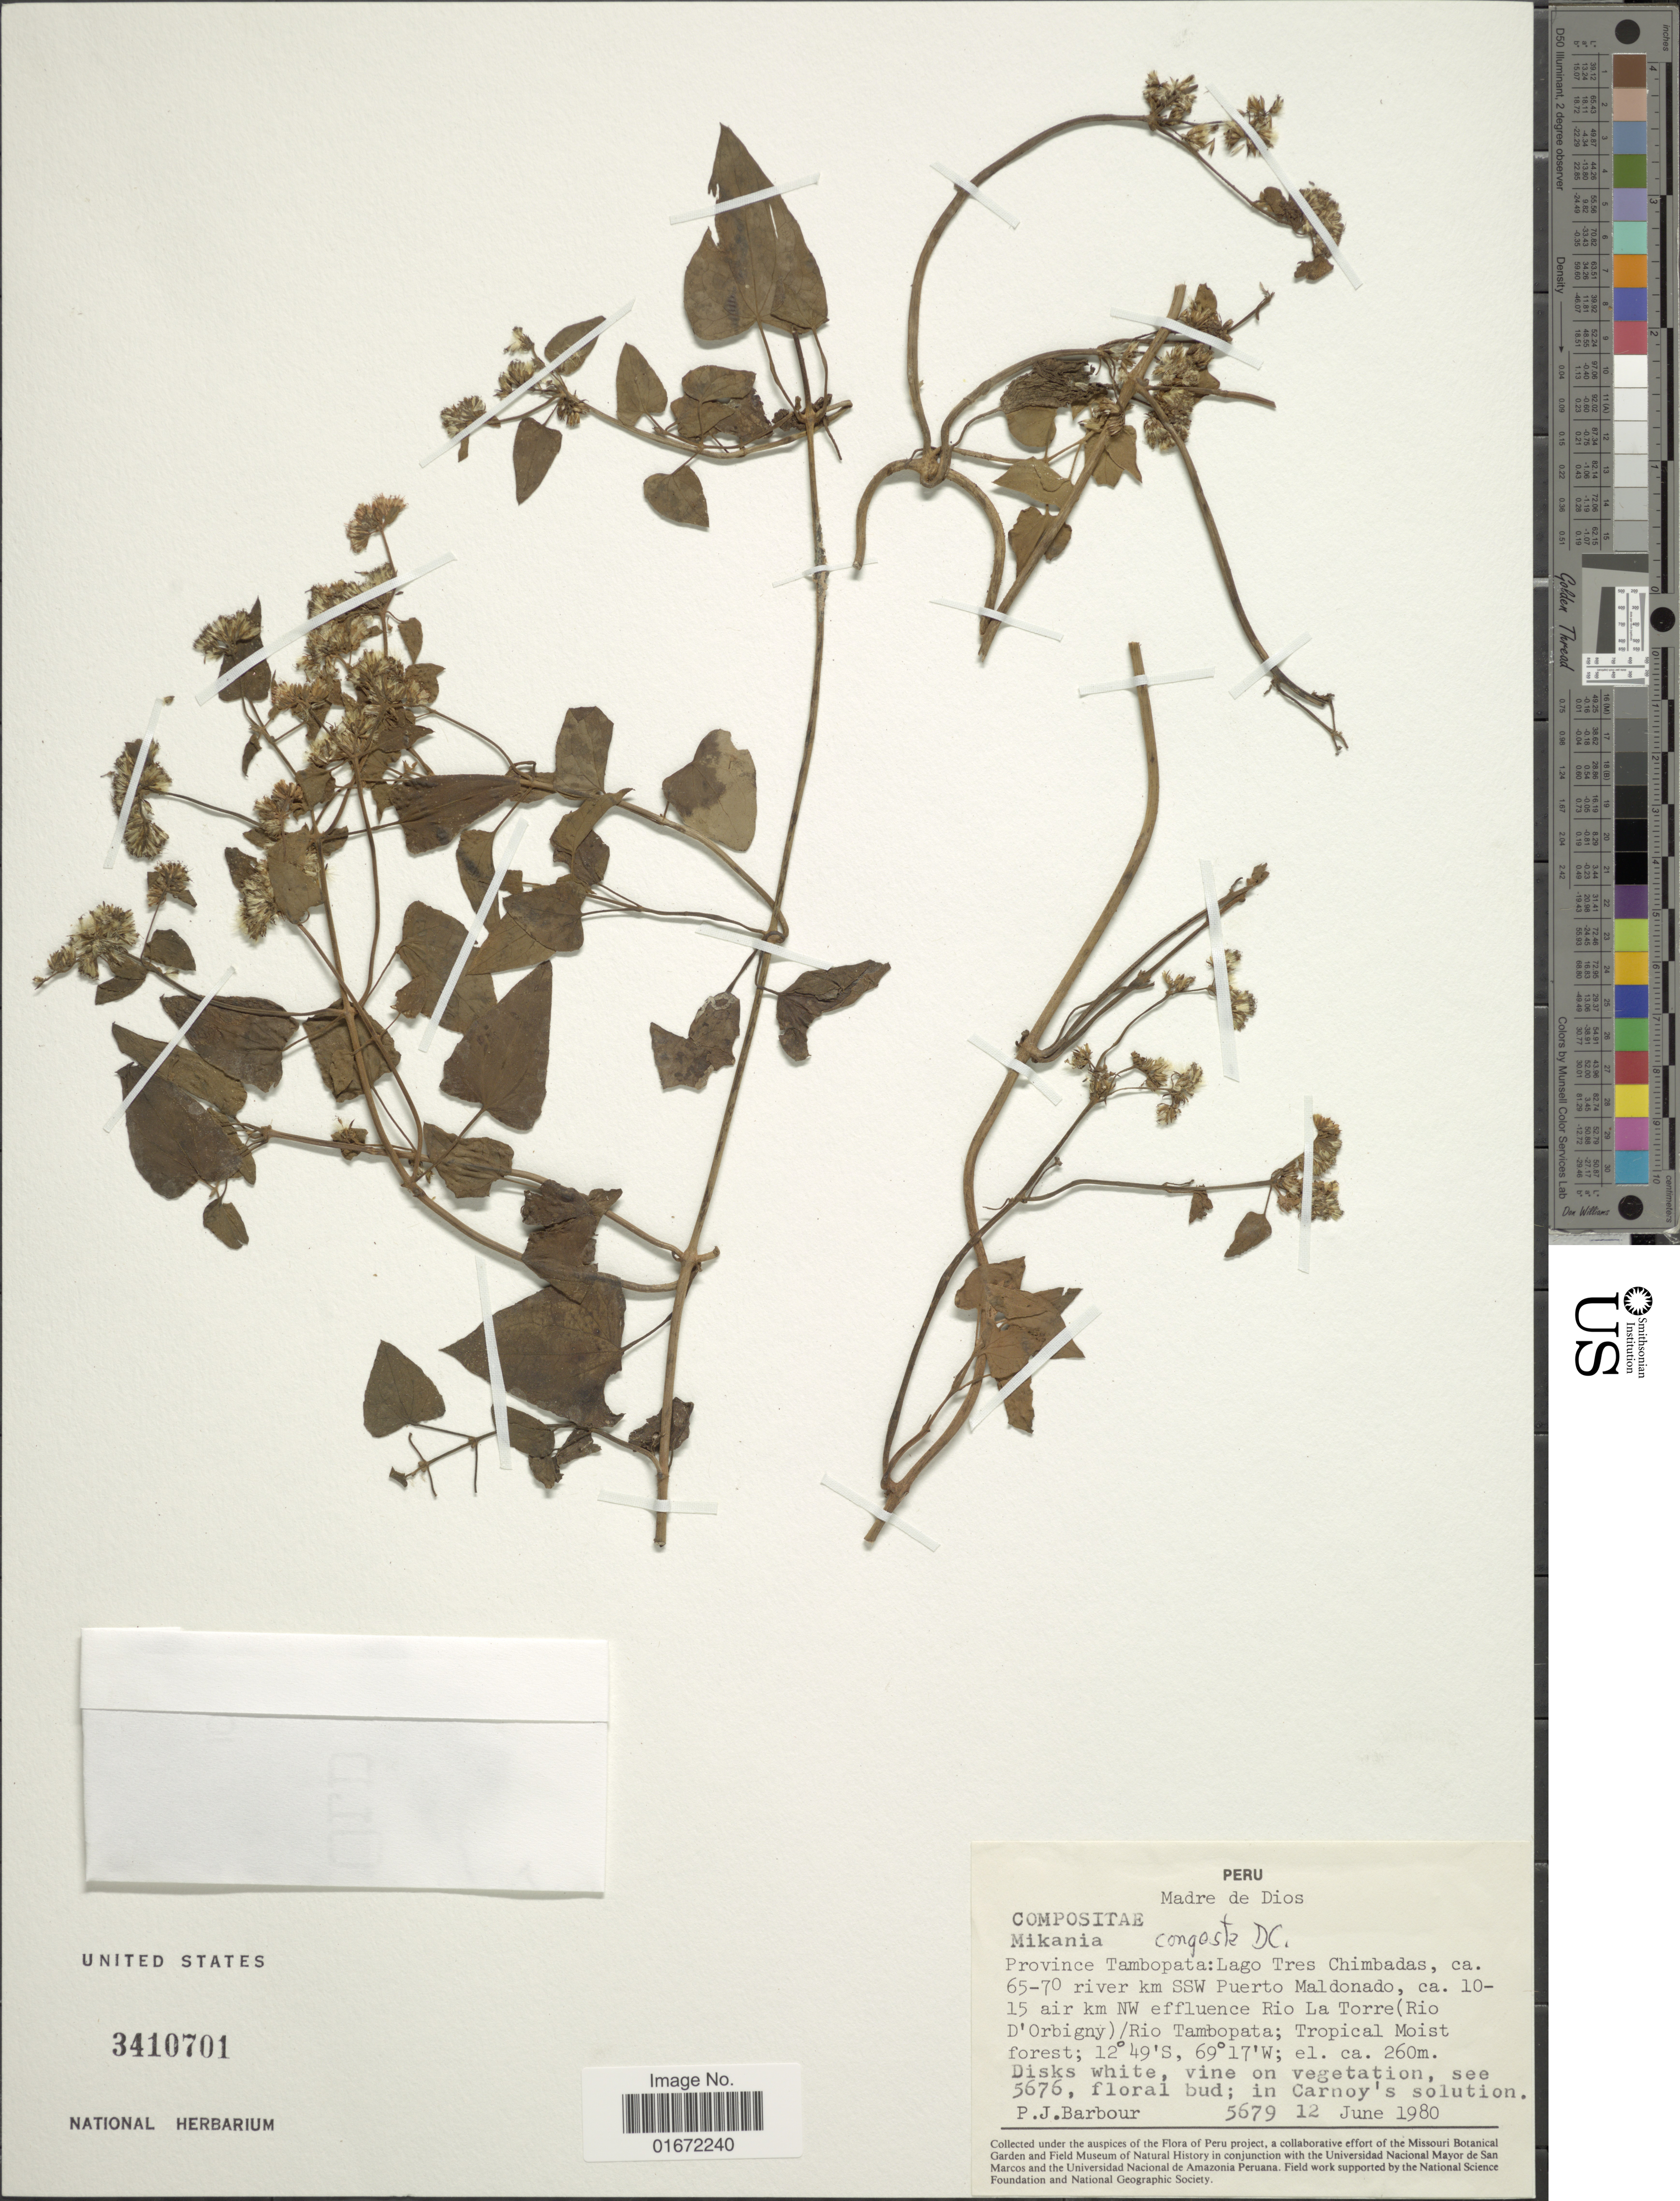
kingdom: Plantae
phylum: Tracheophyta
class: Magnoliopsida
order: Asterales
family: Asteraceae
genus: Mikania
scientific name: Mikania congesta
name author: DC.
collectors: P. Barbour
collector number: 5679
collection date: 1980-06-12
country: Peru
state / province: Madre de Dios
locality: Province Tambopata: Lago tres Chimbadas, ca. 65-70 river km SSW Puerto Maldonado, ca. 10-15 air km NW effluence Rio La Torre (Rio D'Orbigny)/ Rio Tambopata; Tropical Moist forest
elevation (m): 260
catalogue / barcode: US 3410701